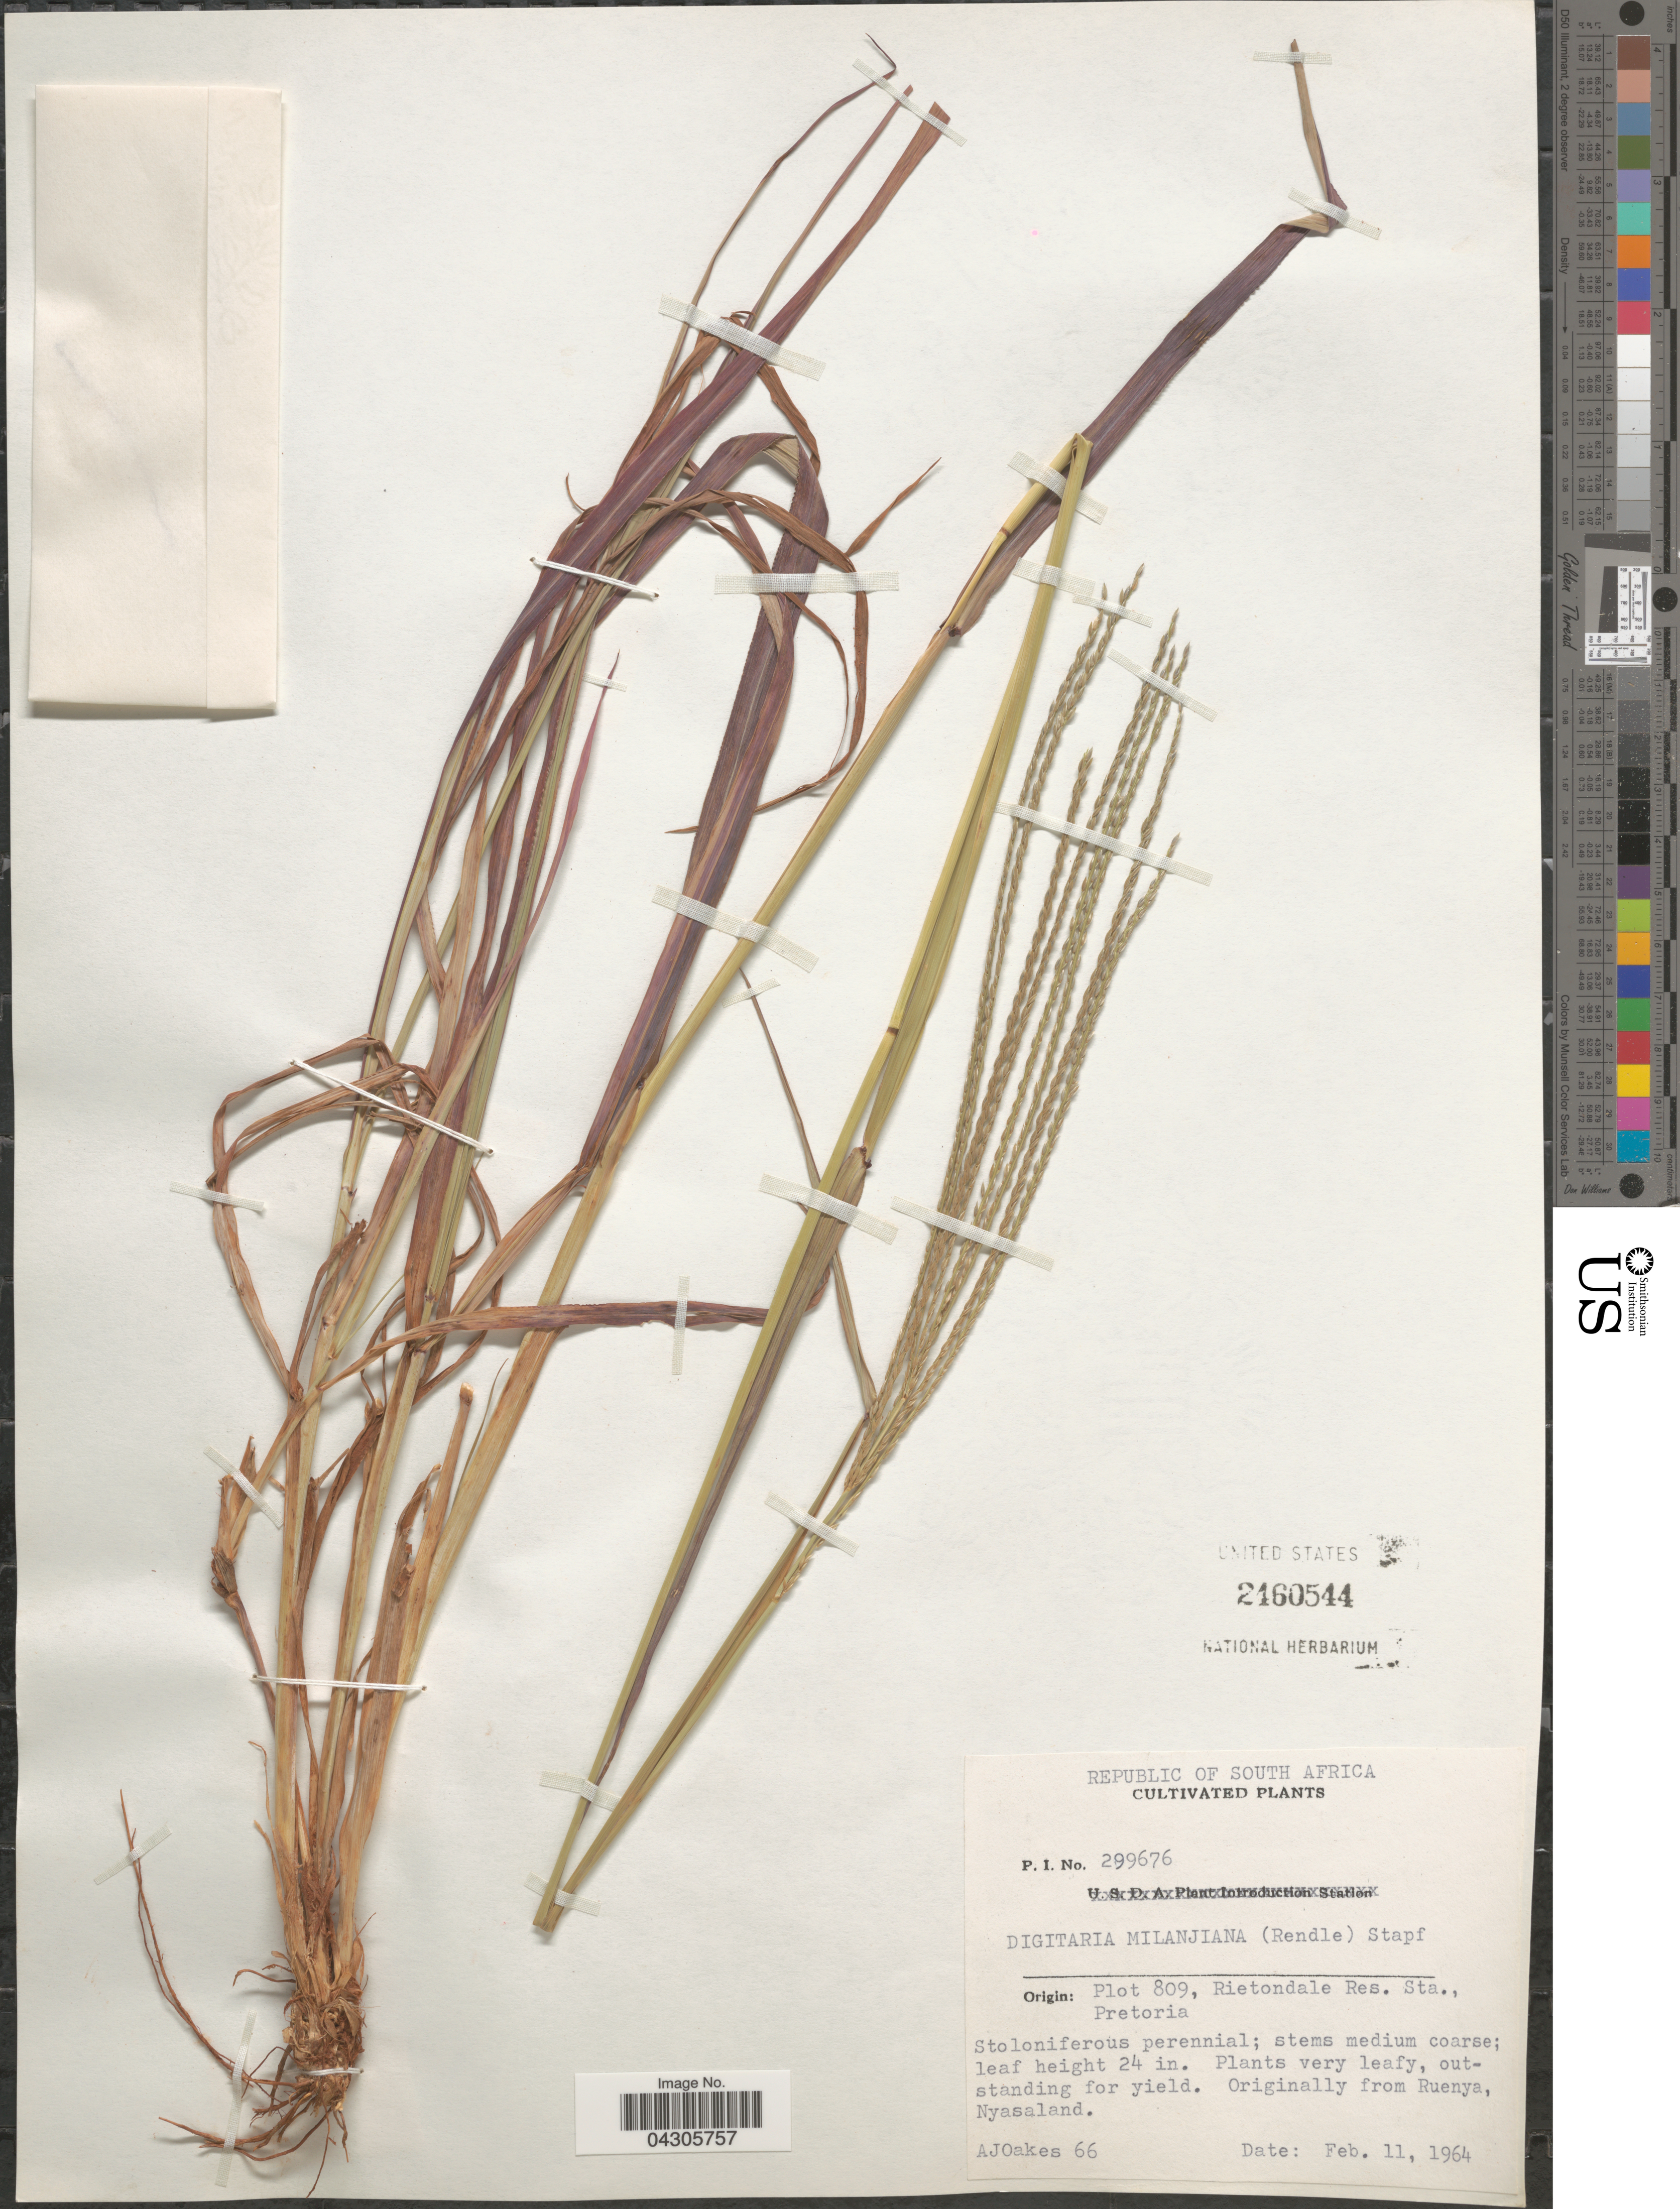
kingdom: Plantae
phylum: Tracheophyta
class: Liliopsida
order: Poales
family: Poaceae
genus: Digitaria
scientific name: Digitaria milanjiana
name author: (Rendle) Stapf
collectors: A. Oakes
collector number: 66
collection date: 1964-02-11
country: South Africa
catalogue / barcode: US 2460544